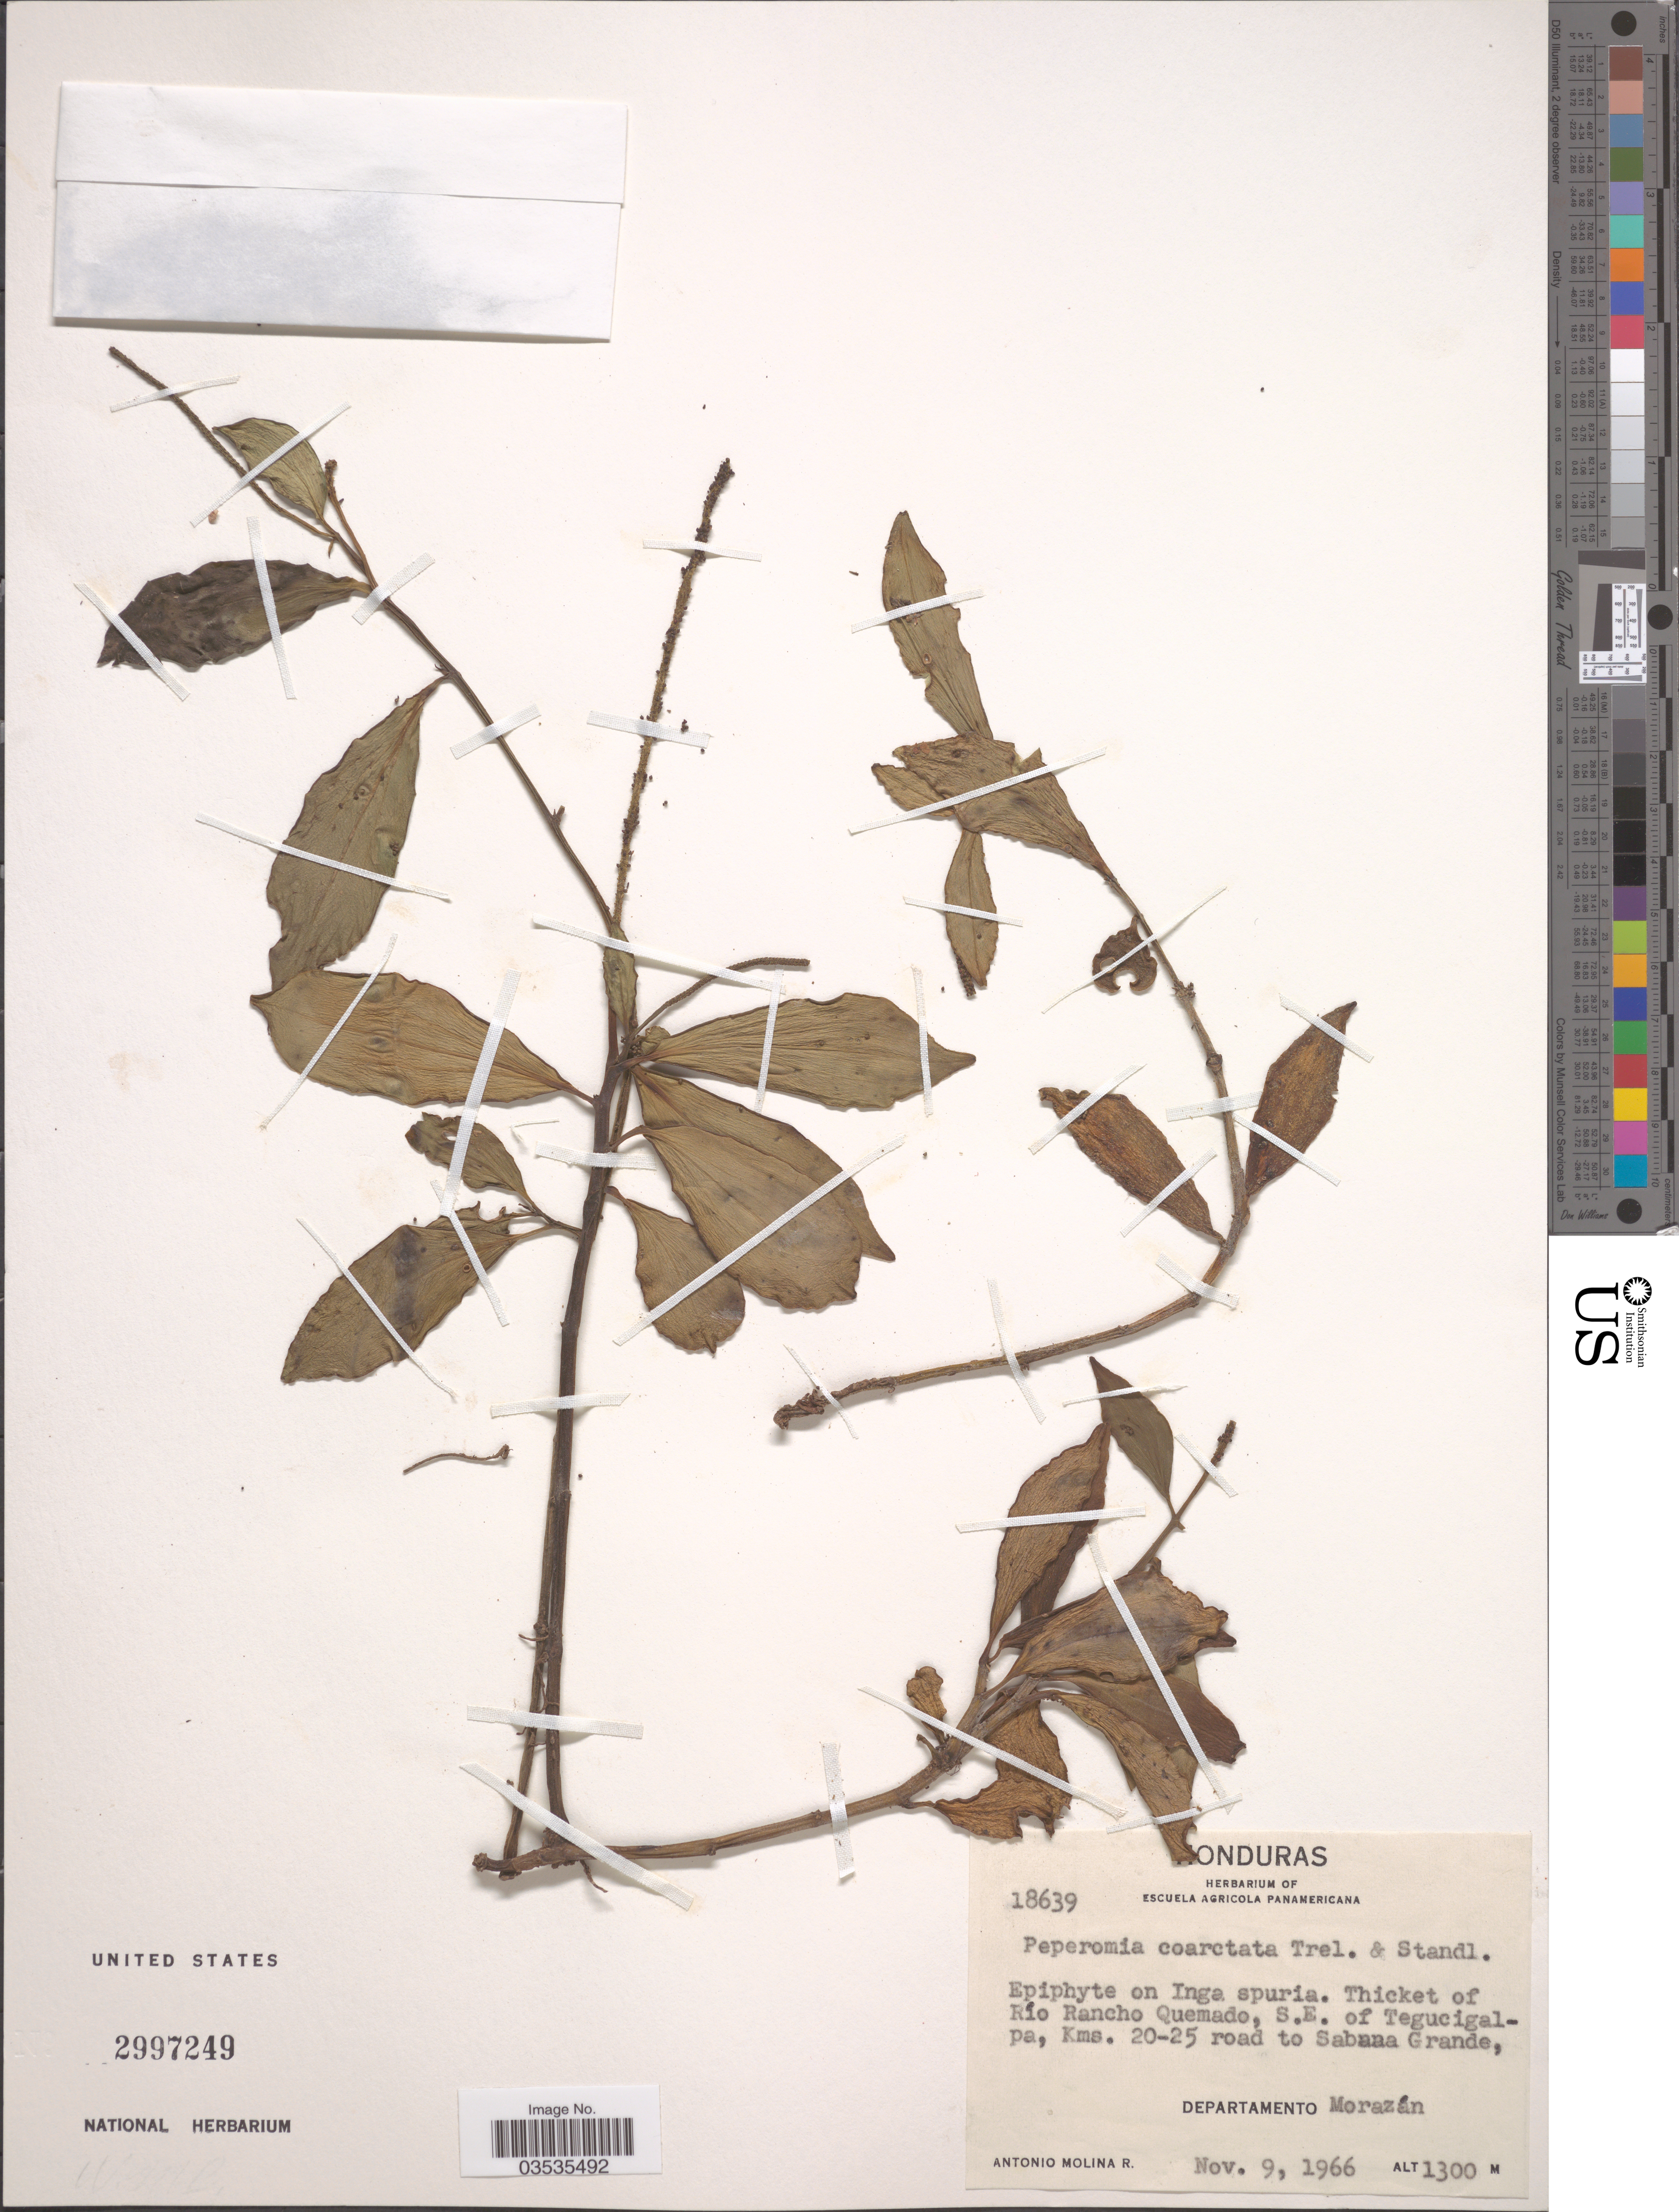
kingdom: Plantae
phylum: Tracheophyta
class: Magnoliopsida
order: Piperales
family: Piperaceae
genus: Peperomia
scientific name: Peperomia coarctata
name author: Trel. & Standl.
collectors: A. Molina R.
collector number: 18639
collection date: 1966-11-09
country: Honduras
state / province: Fco. Morazán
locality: Thicket of Río Rancho Quemado, S.E. of Tegucigalpa, Kms. 20-25 road to Sabana Grande, Departamento Morazán.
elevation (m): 1300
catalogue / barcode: US 2997249